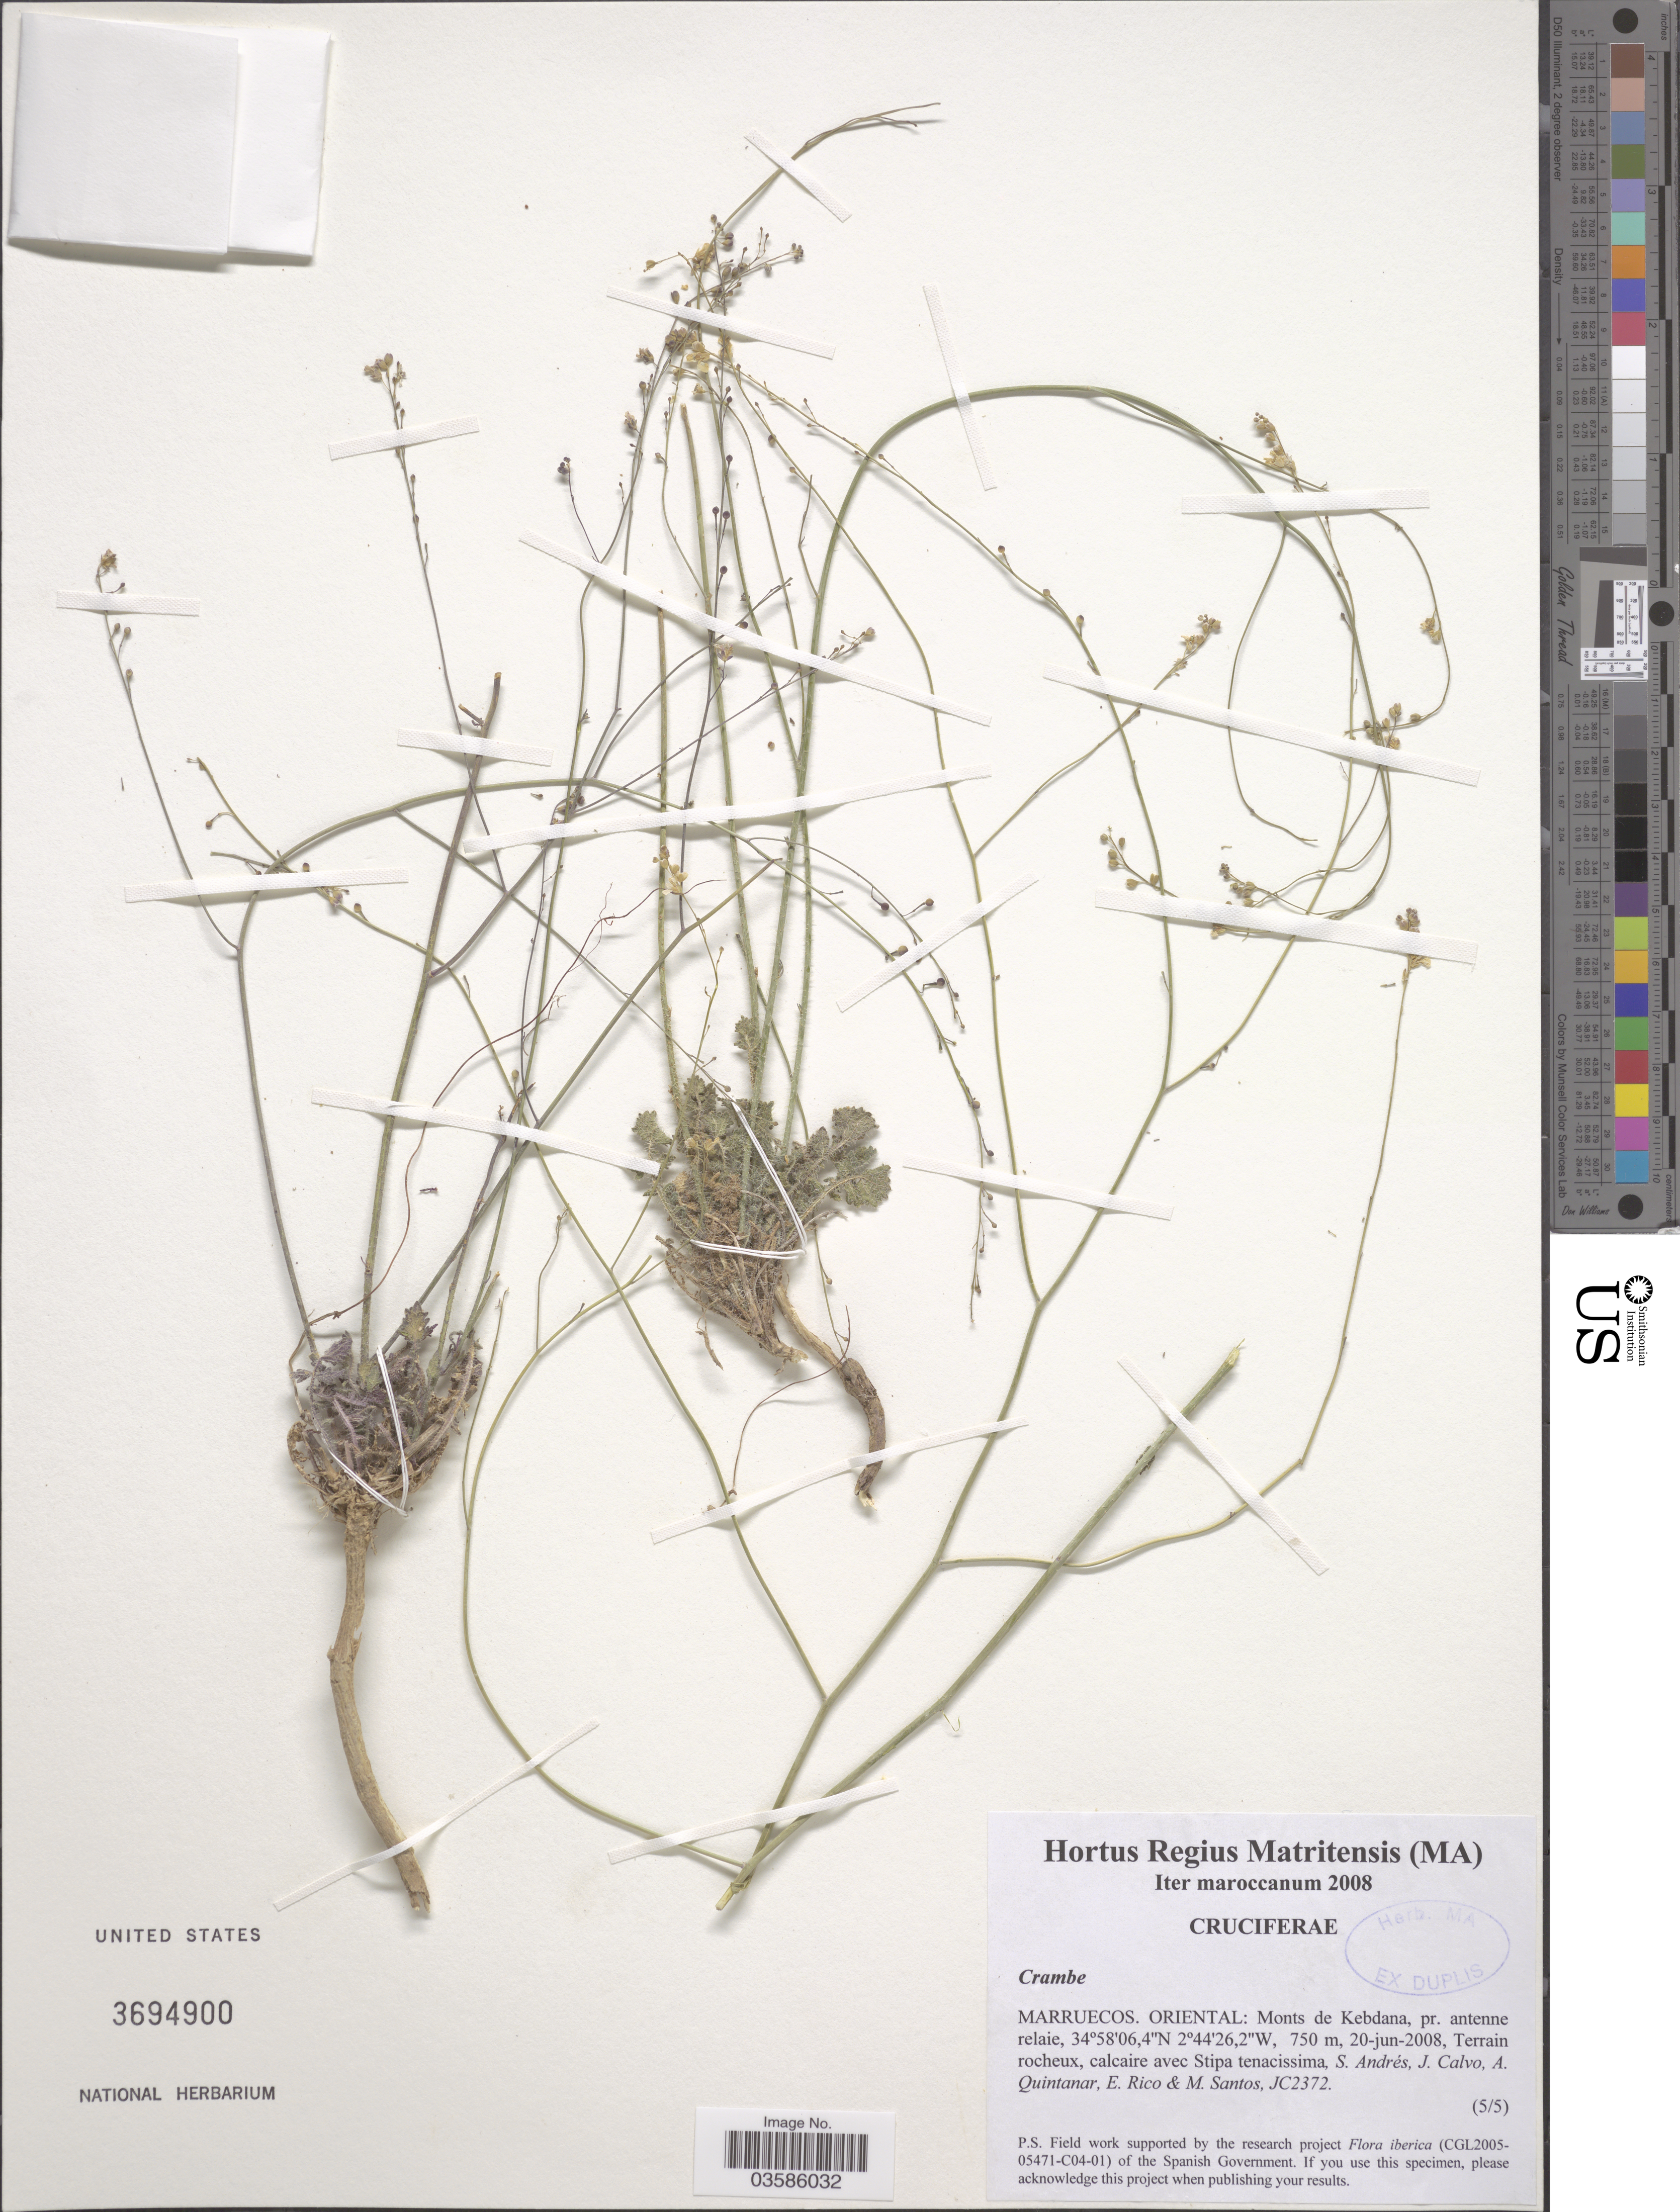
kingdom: Plantae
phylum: Tracheophyta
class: Magnoliopsida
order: Brassicales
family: Brassicaceae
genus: Crambe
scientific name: Crambe sp.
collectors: S. Andrés, J. Calvo, A. Quintanar, E. Rico & M. Santos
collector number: JC2372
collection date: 2008-06-20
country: Morocco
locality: Marruecos. Oriental: Monts de Kebdana, pr. antenne relaie.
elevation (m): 750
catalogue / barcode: US 3694900